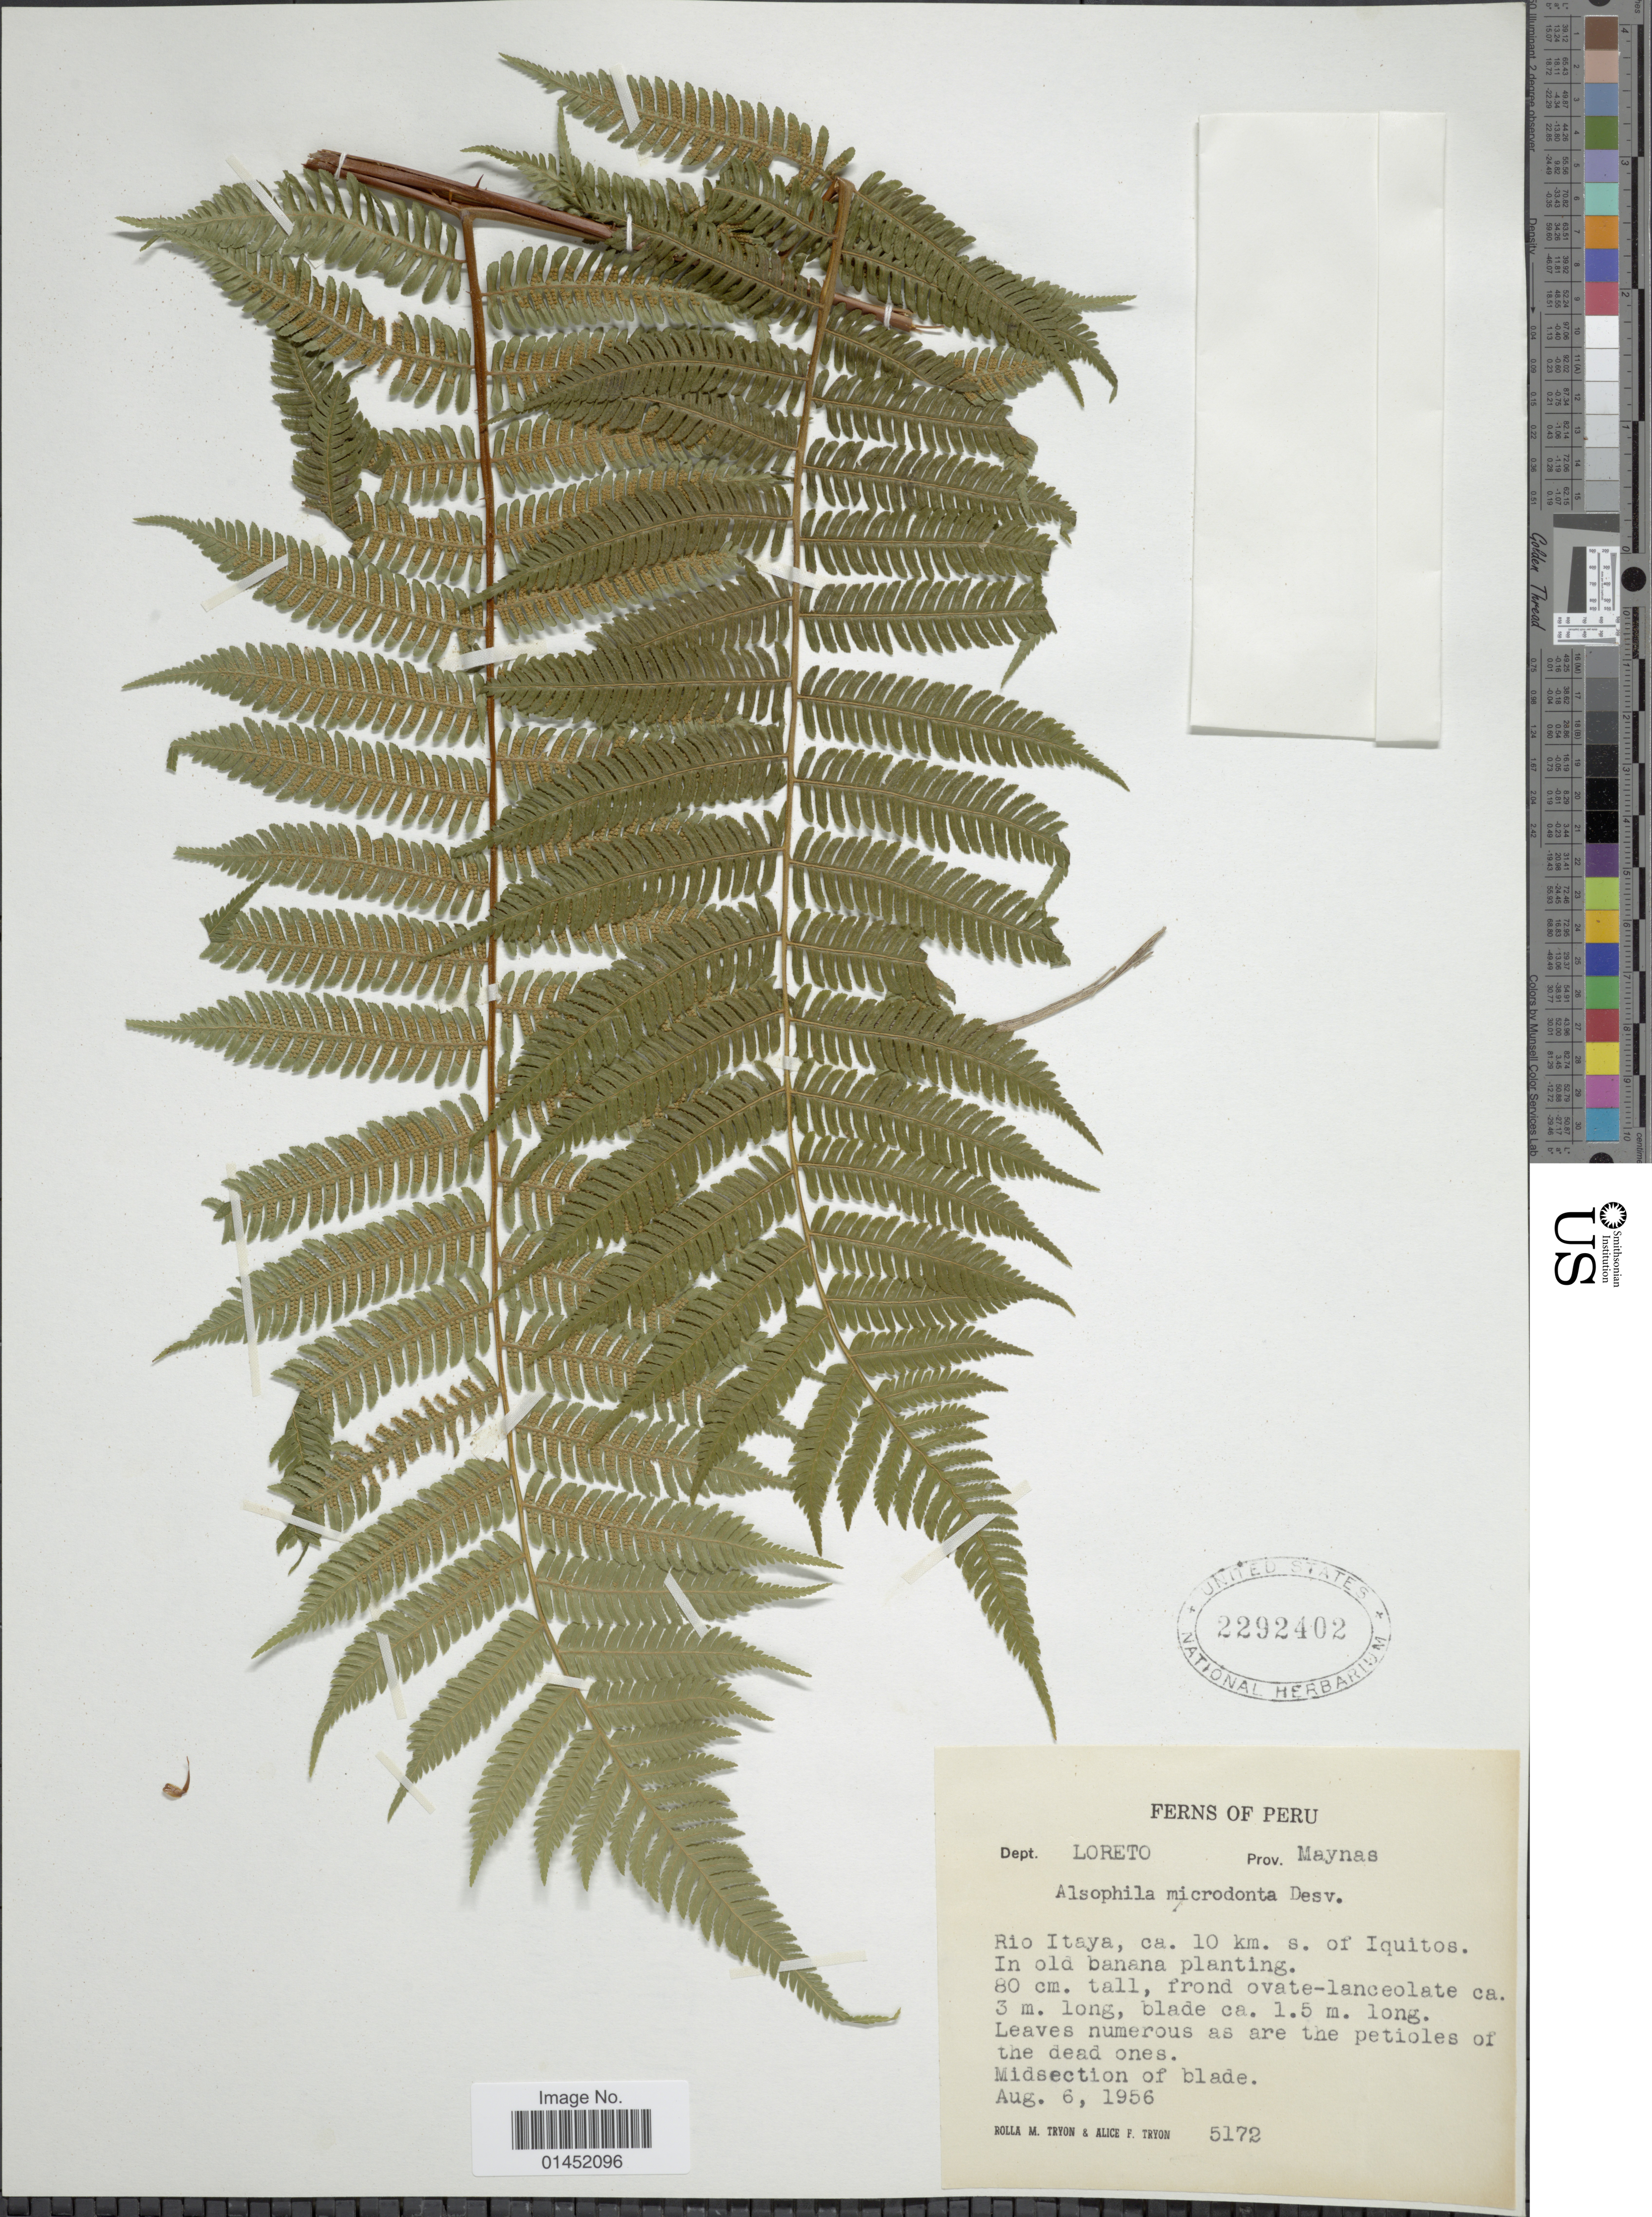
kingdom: Plantae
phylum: Tracheophyta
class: Polypodiopsida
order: Cyatheales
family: Cyatheaceae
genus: Cyathea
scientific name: Cyathea microdonta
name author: (Desv.) Domin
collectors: R. M. Tryon & A. F. Tryon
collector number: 5172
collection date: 1956-08-06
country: Peru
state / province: Loreto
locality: Dept Loreto, prov. Maynas, Rio Itaya, ca 10 km s . of Iquitos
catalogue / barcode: US 2292402